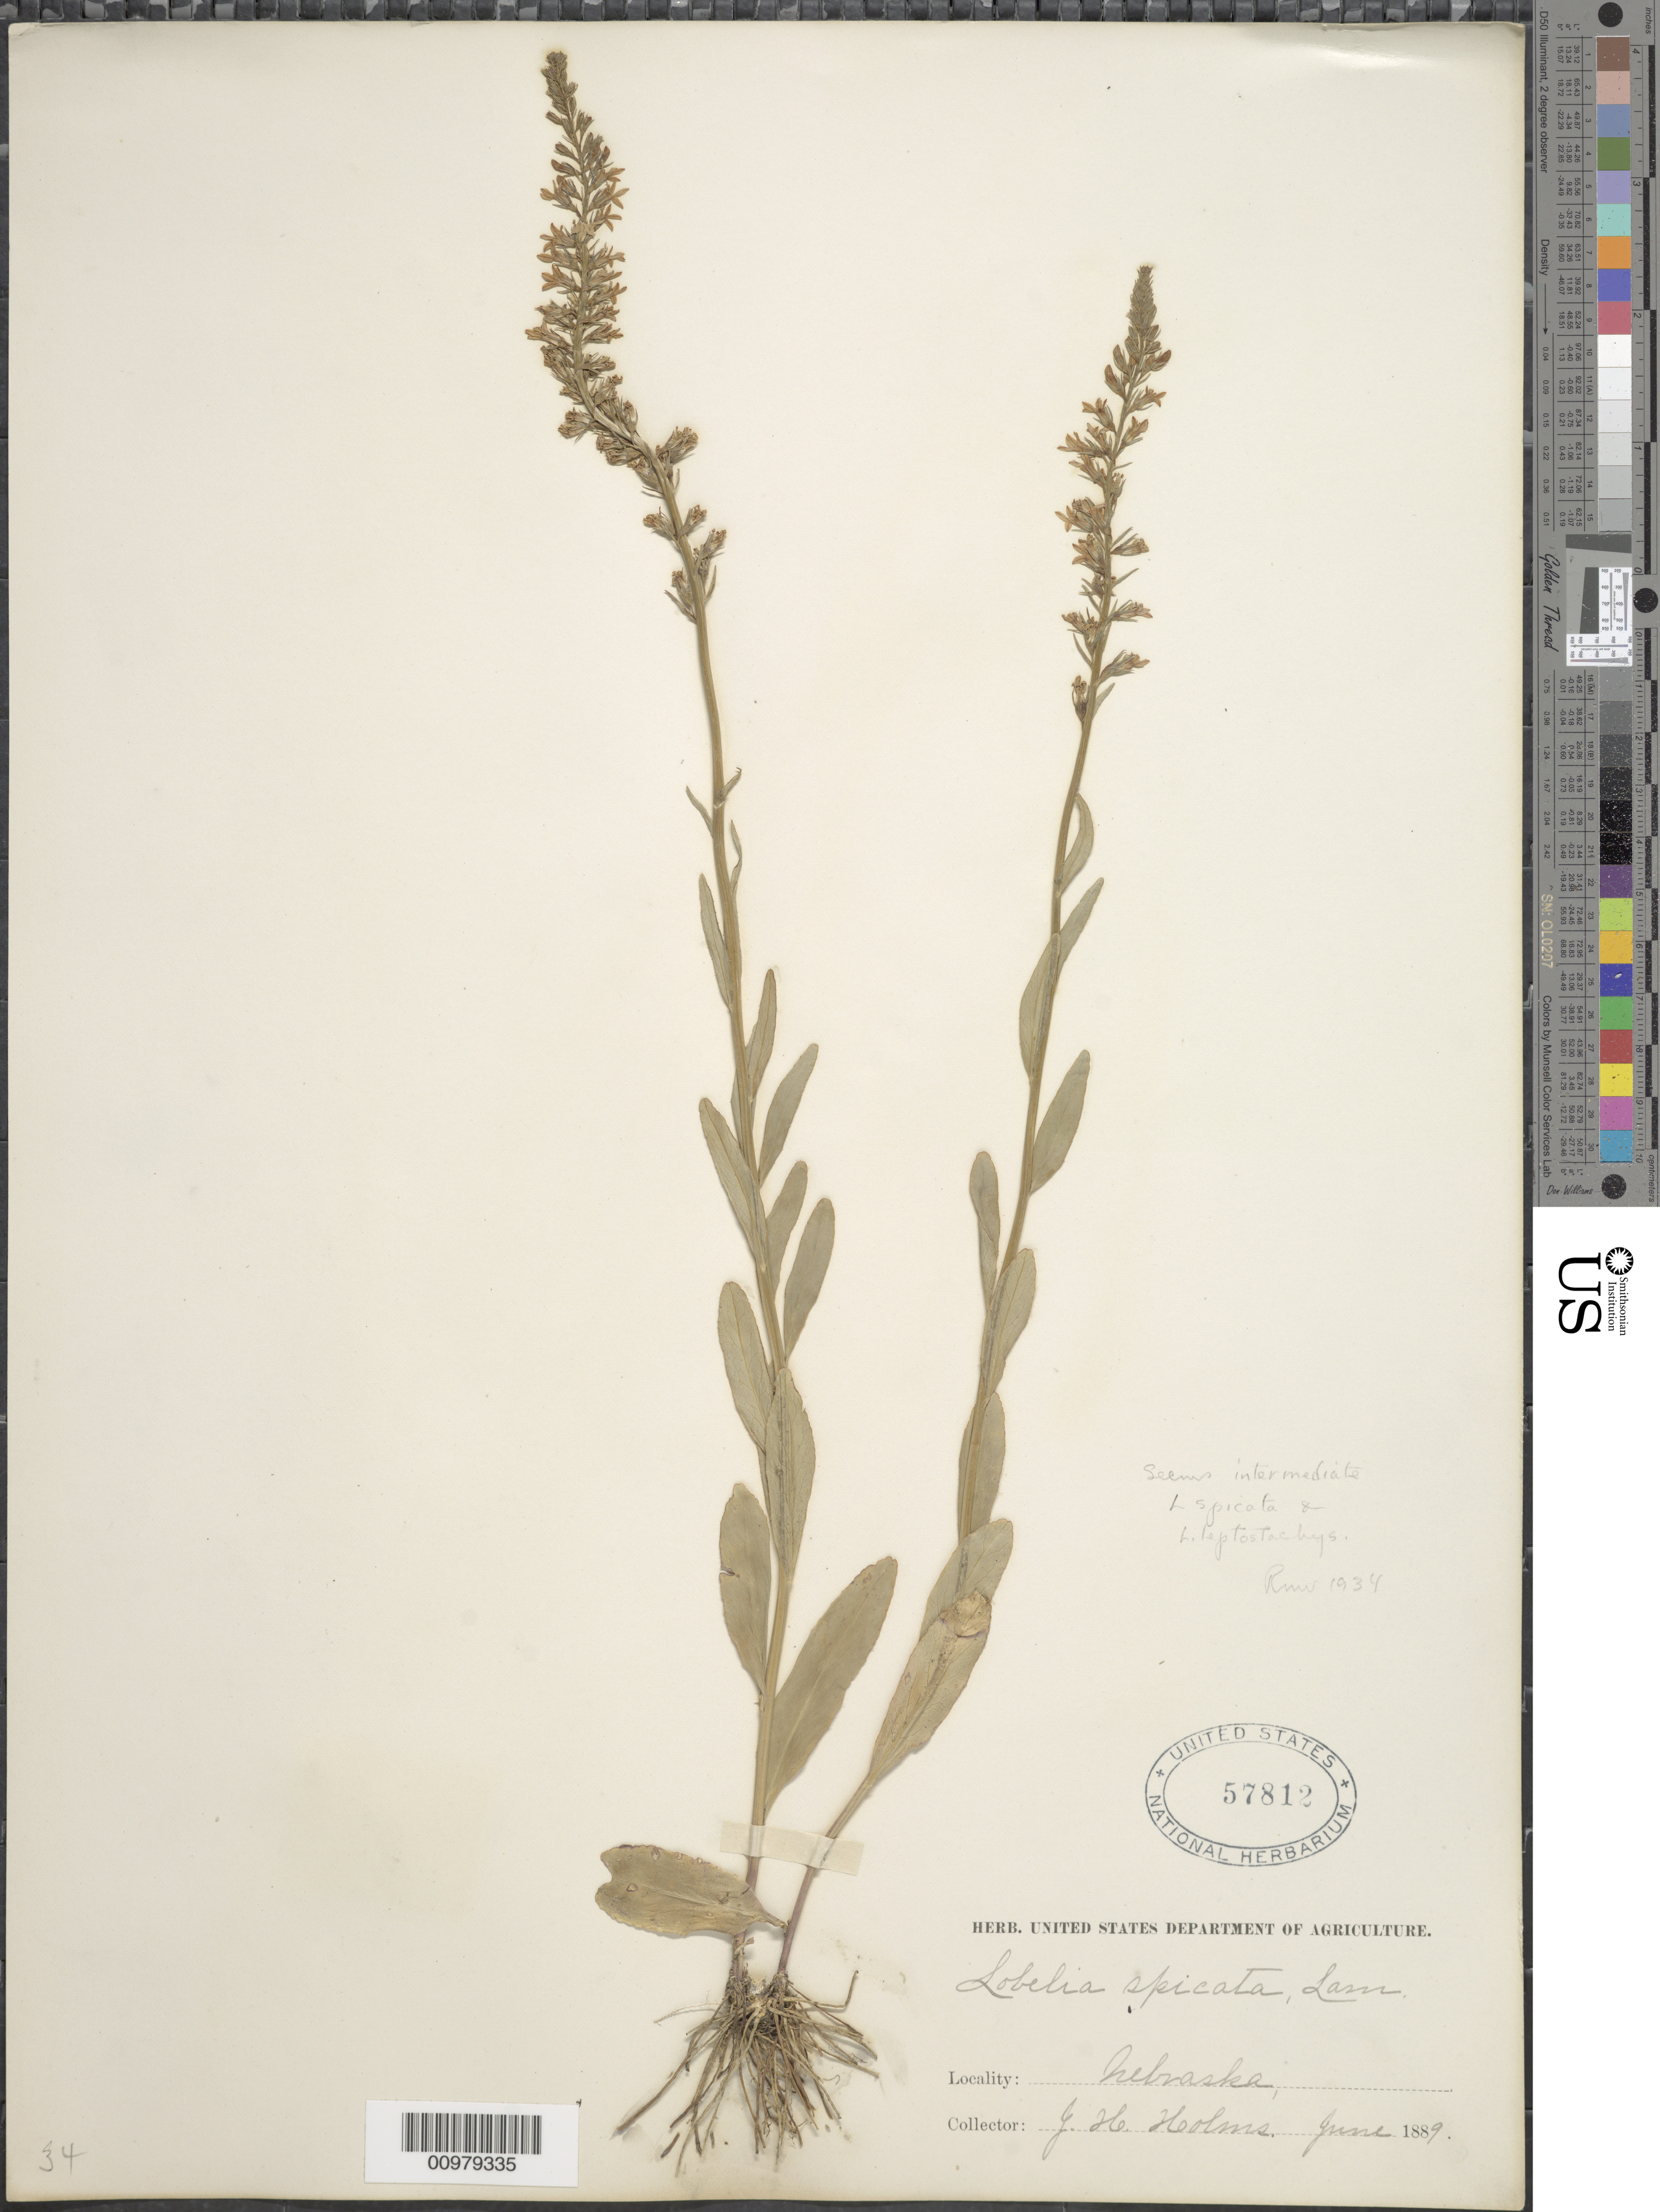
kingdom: Plantae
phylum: Tracheophyta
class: Magnoliopsida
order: Asterales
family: Campanulaceae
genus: Lobelia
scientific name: Lobelia spicata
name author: Lam.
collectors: J. H. Holms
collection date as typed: June 1889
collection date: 1889-06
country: United States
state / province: Nebraska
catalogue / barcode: US 57812